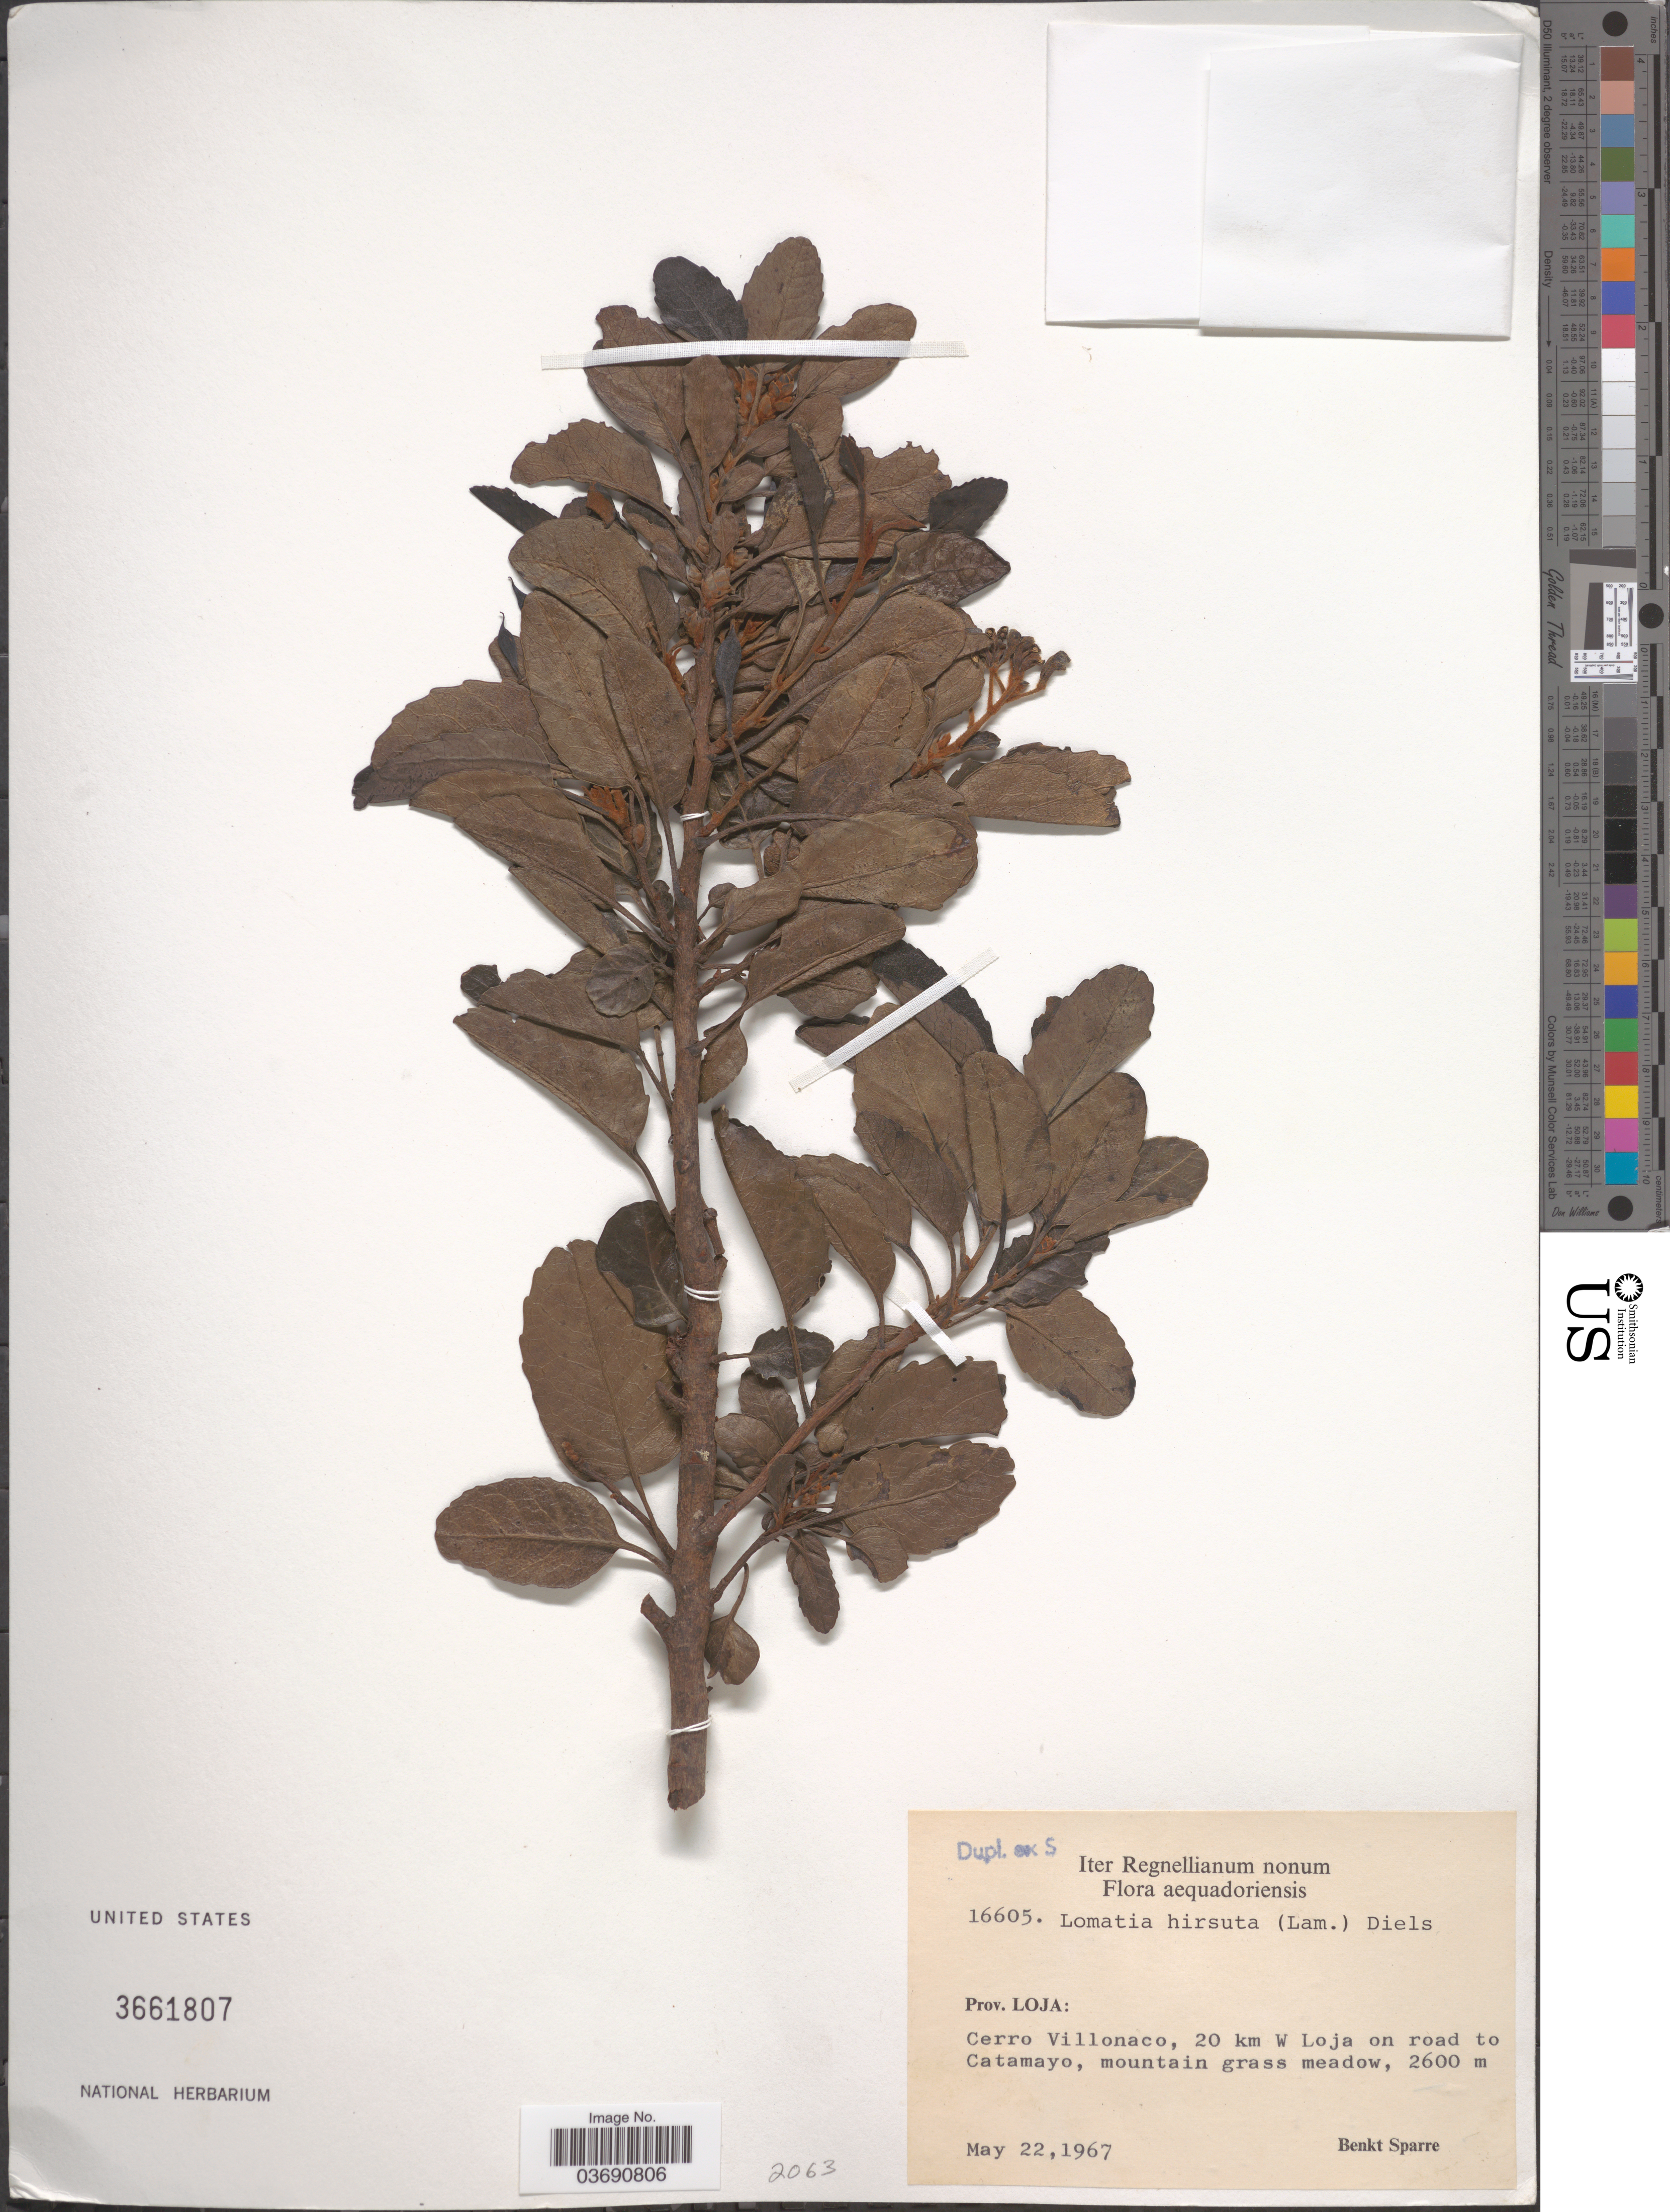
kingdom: Plantae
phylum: Tracheophyta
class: Magnoliopsida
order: Proteales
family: Proteaceae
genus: Lomatia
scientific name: Lomatia hirsuta subsp. hirsuta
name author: (Lam.) Diels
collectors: B. Sparre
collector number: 16605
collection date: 1967-05-22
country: Ecuador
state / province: Loja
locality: Cerro Villonaco, 20 km W Loja on road to Catamayo, mountain grass meadow.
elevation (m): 2600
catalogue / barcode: US 3661807